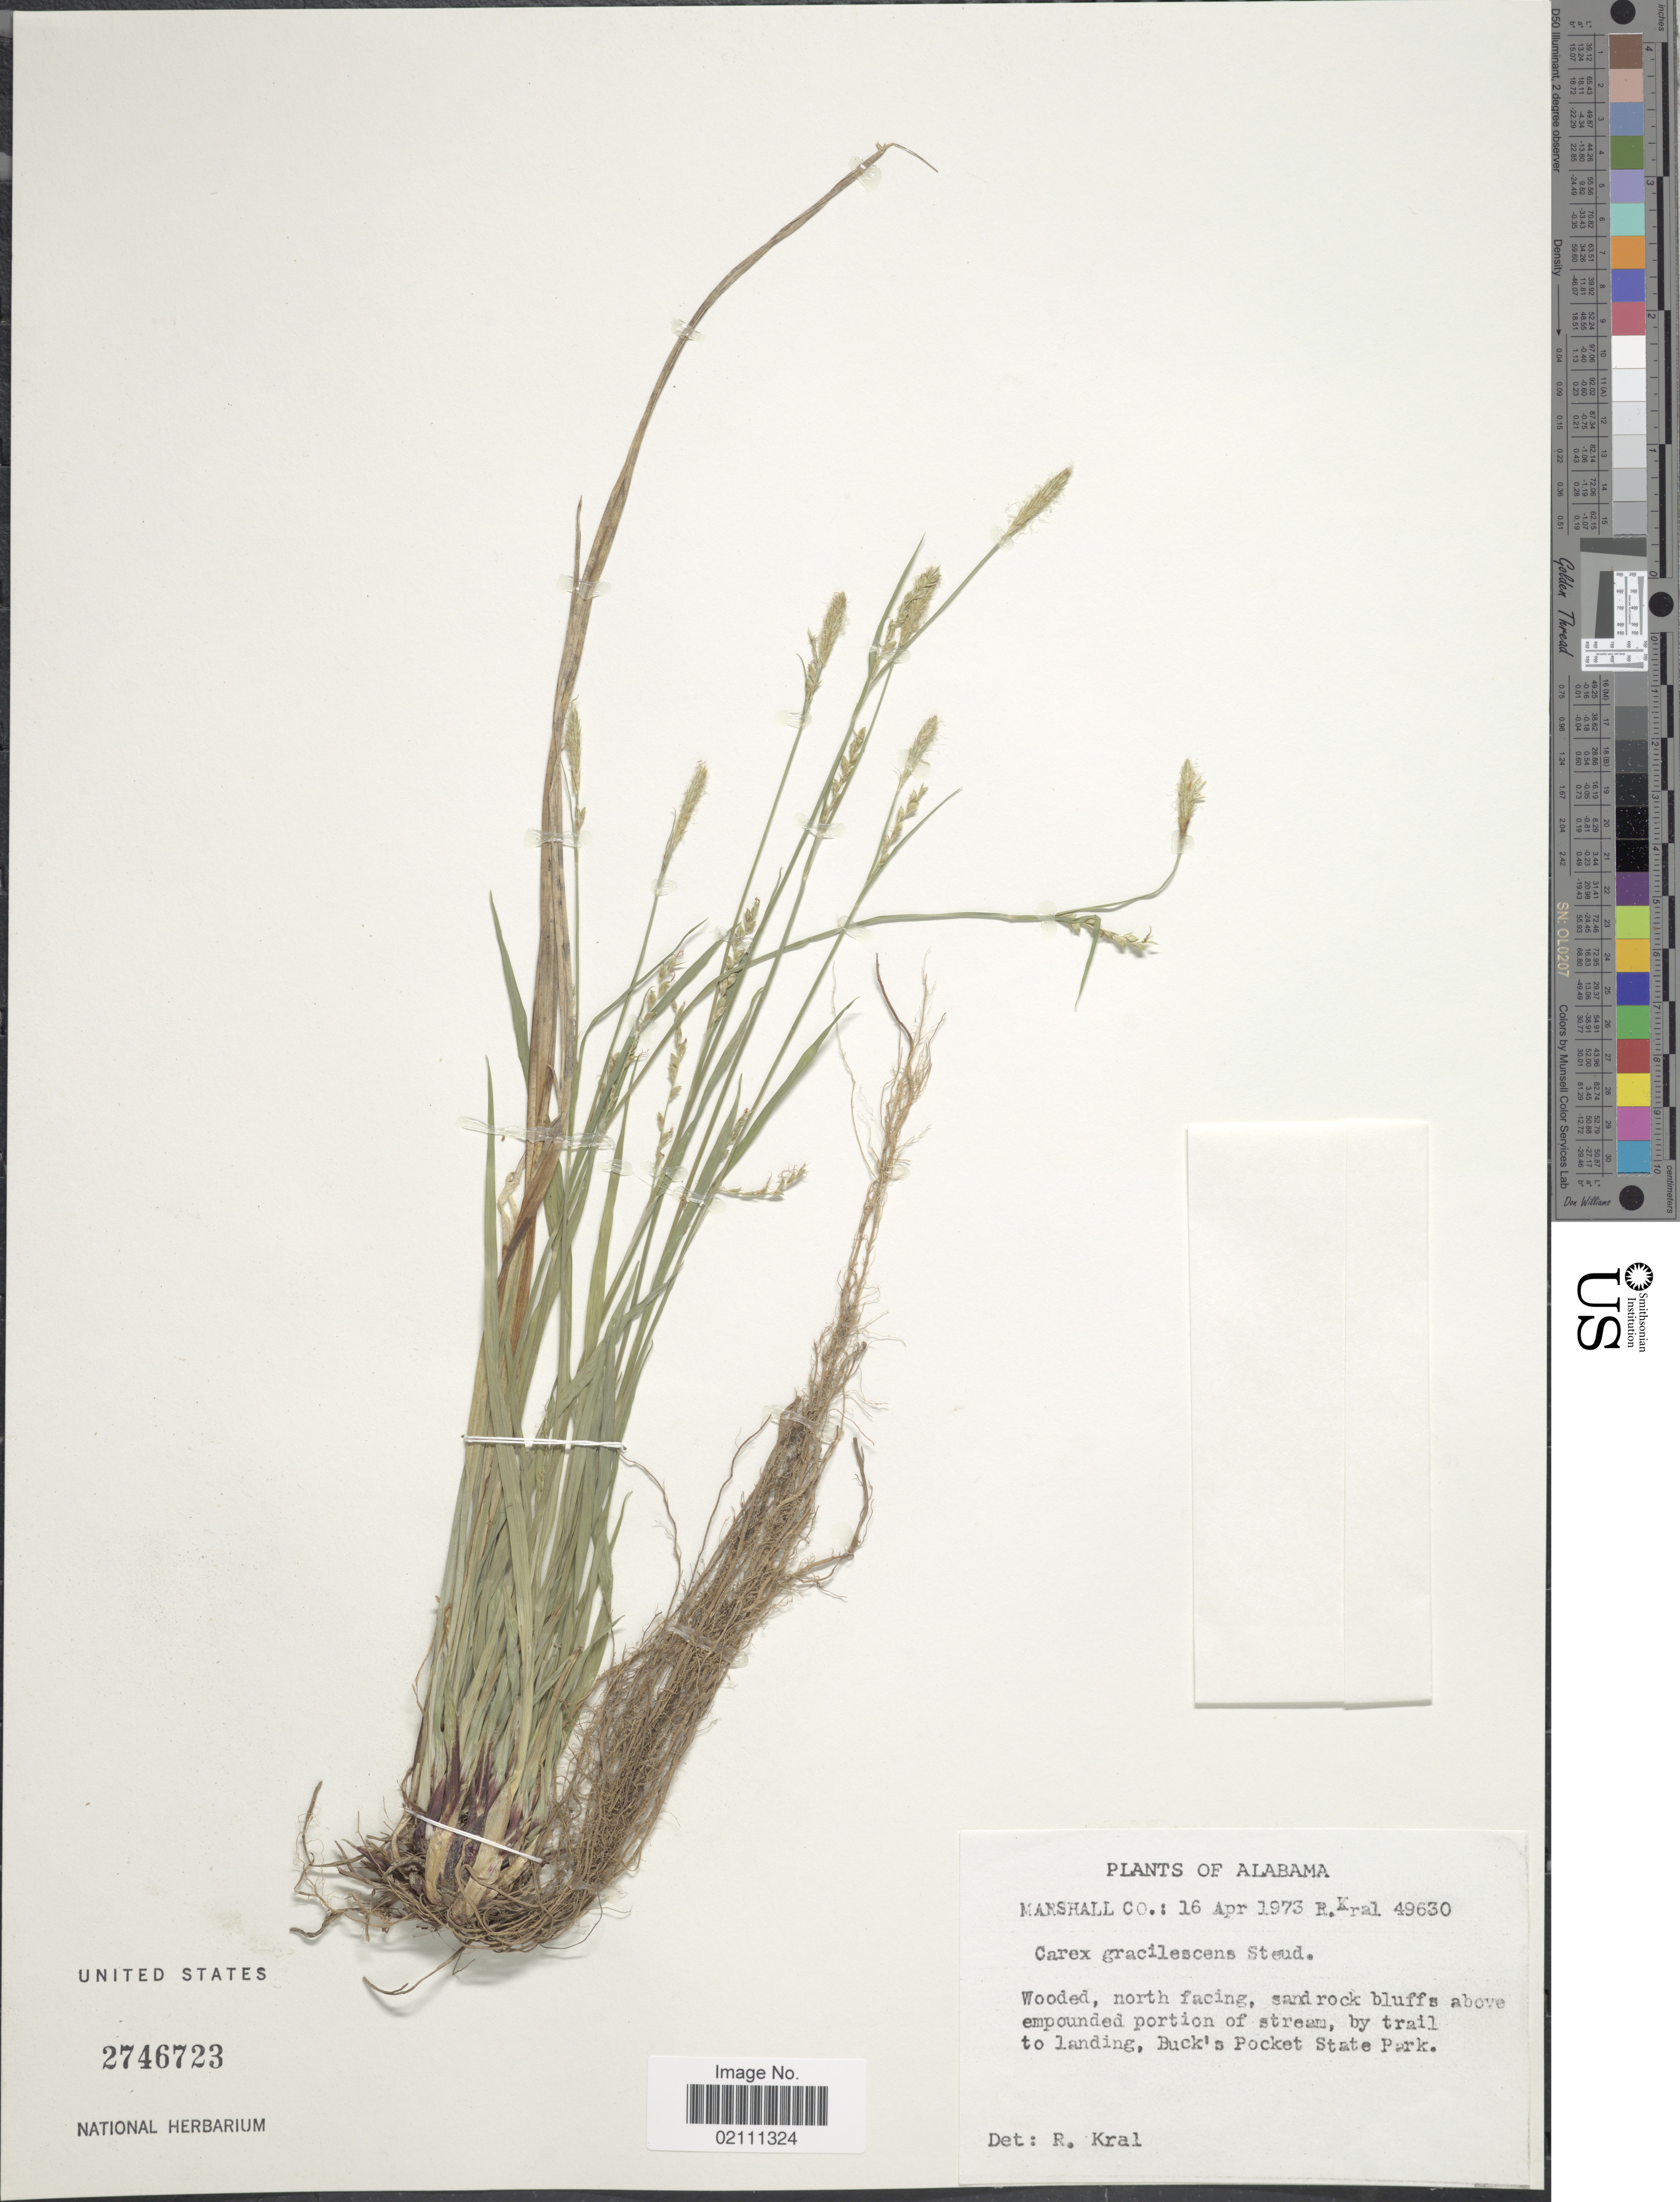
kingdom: Plantae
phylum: Tracheophyta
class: Liliopsida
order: Poales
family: Cyperaceae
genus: Carex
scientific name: Carex gracilescens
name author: Steud.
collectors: R. Kral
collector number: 49630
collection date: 1973-04-16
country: United States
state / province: Alabama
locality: Marshall Co., wooded, north facing, sand rock bluffs above empounded portion of stream, by trail to landing, Buck' s Pocket State Park.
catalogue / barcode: US 2746723